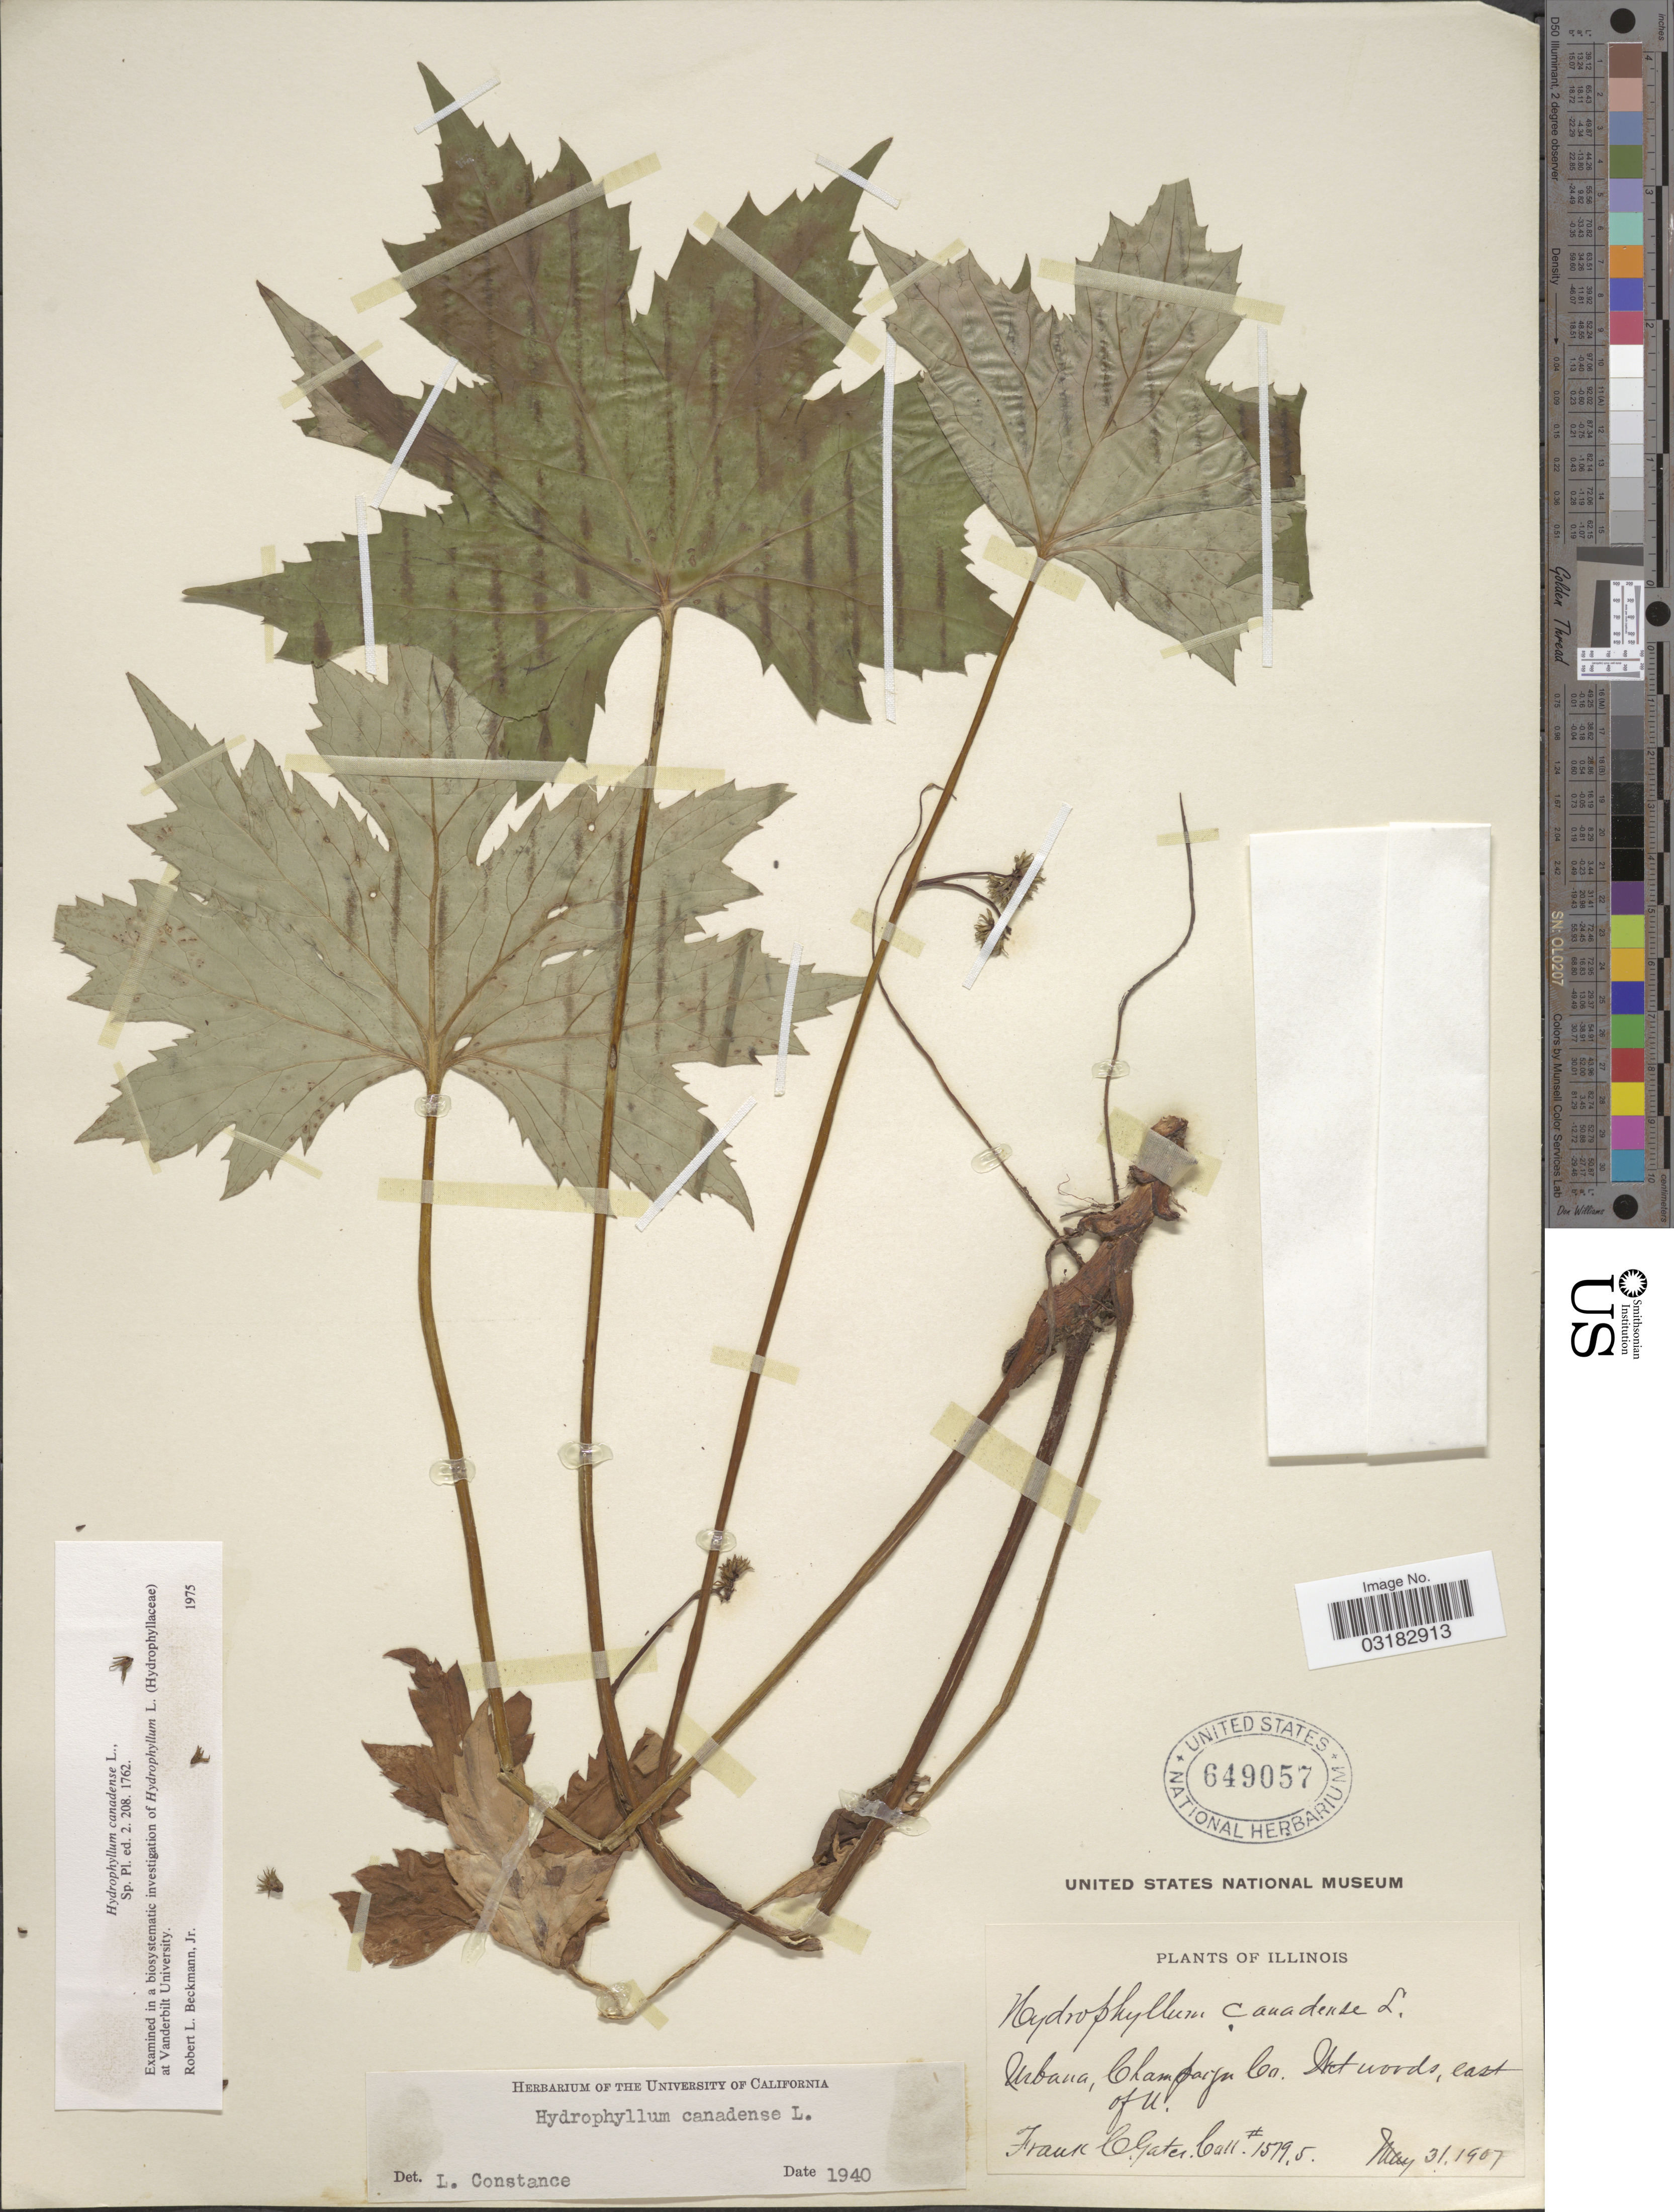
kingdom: Plantae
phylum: Tracheophyta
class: Magnoliopsida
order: Boraginales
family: Hydrophyllaceae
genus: Hydrophyllum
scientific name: Hydrophyllum canadense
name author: L.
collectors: F. C. Gates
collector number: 1579,5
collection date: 1907-05-31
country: United States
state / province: Illinois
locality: Urbana, Champaign Co. Wet woods, east of U.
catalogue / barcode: US 649057